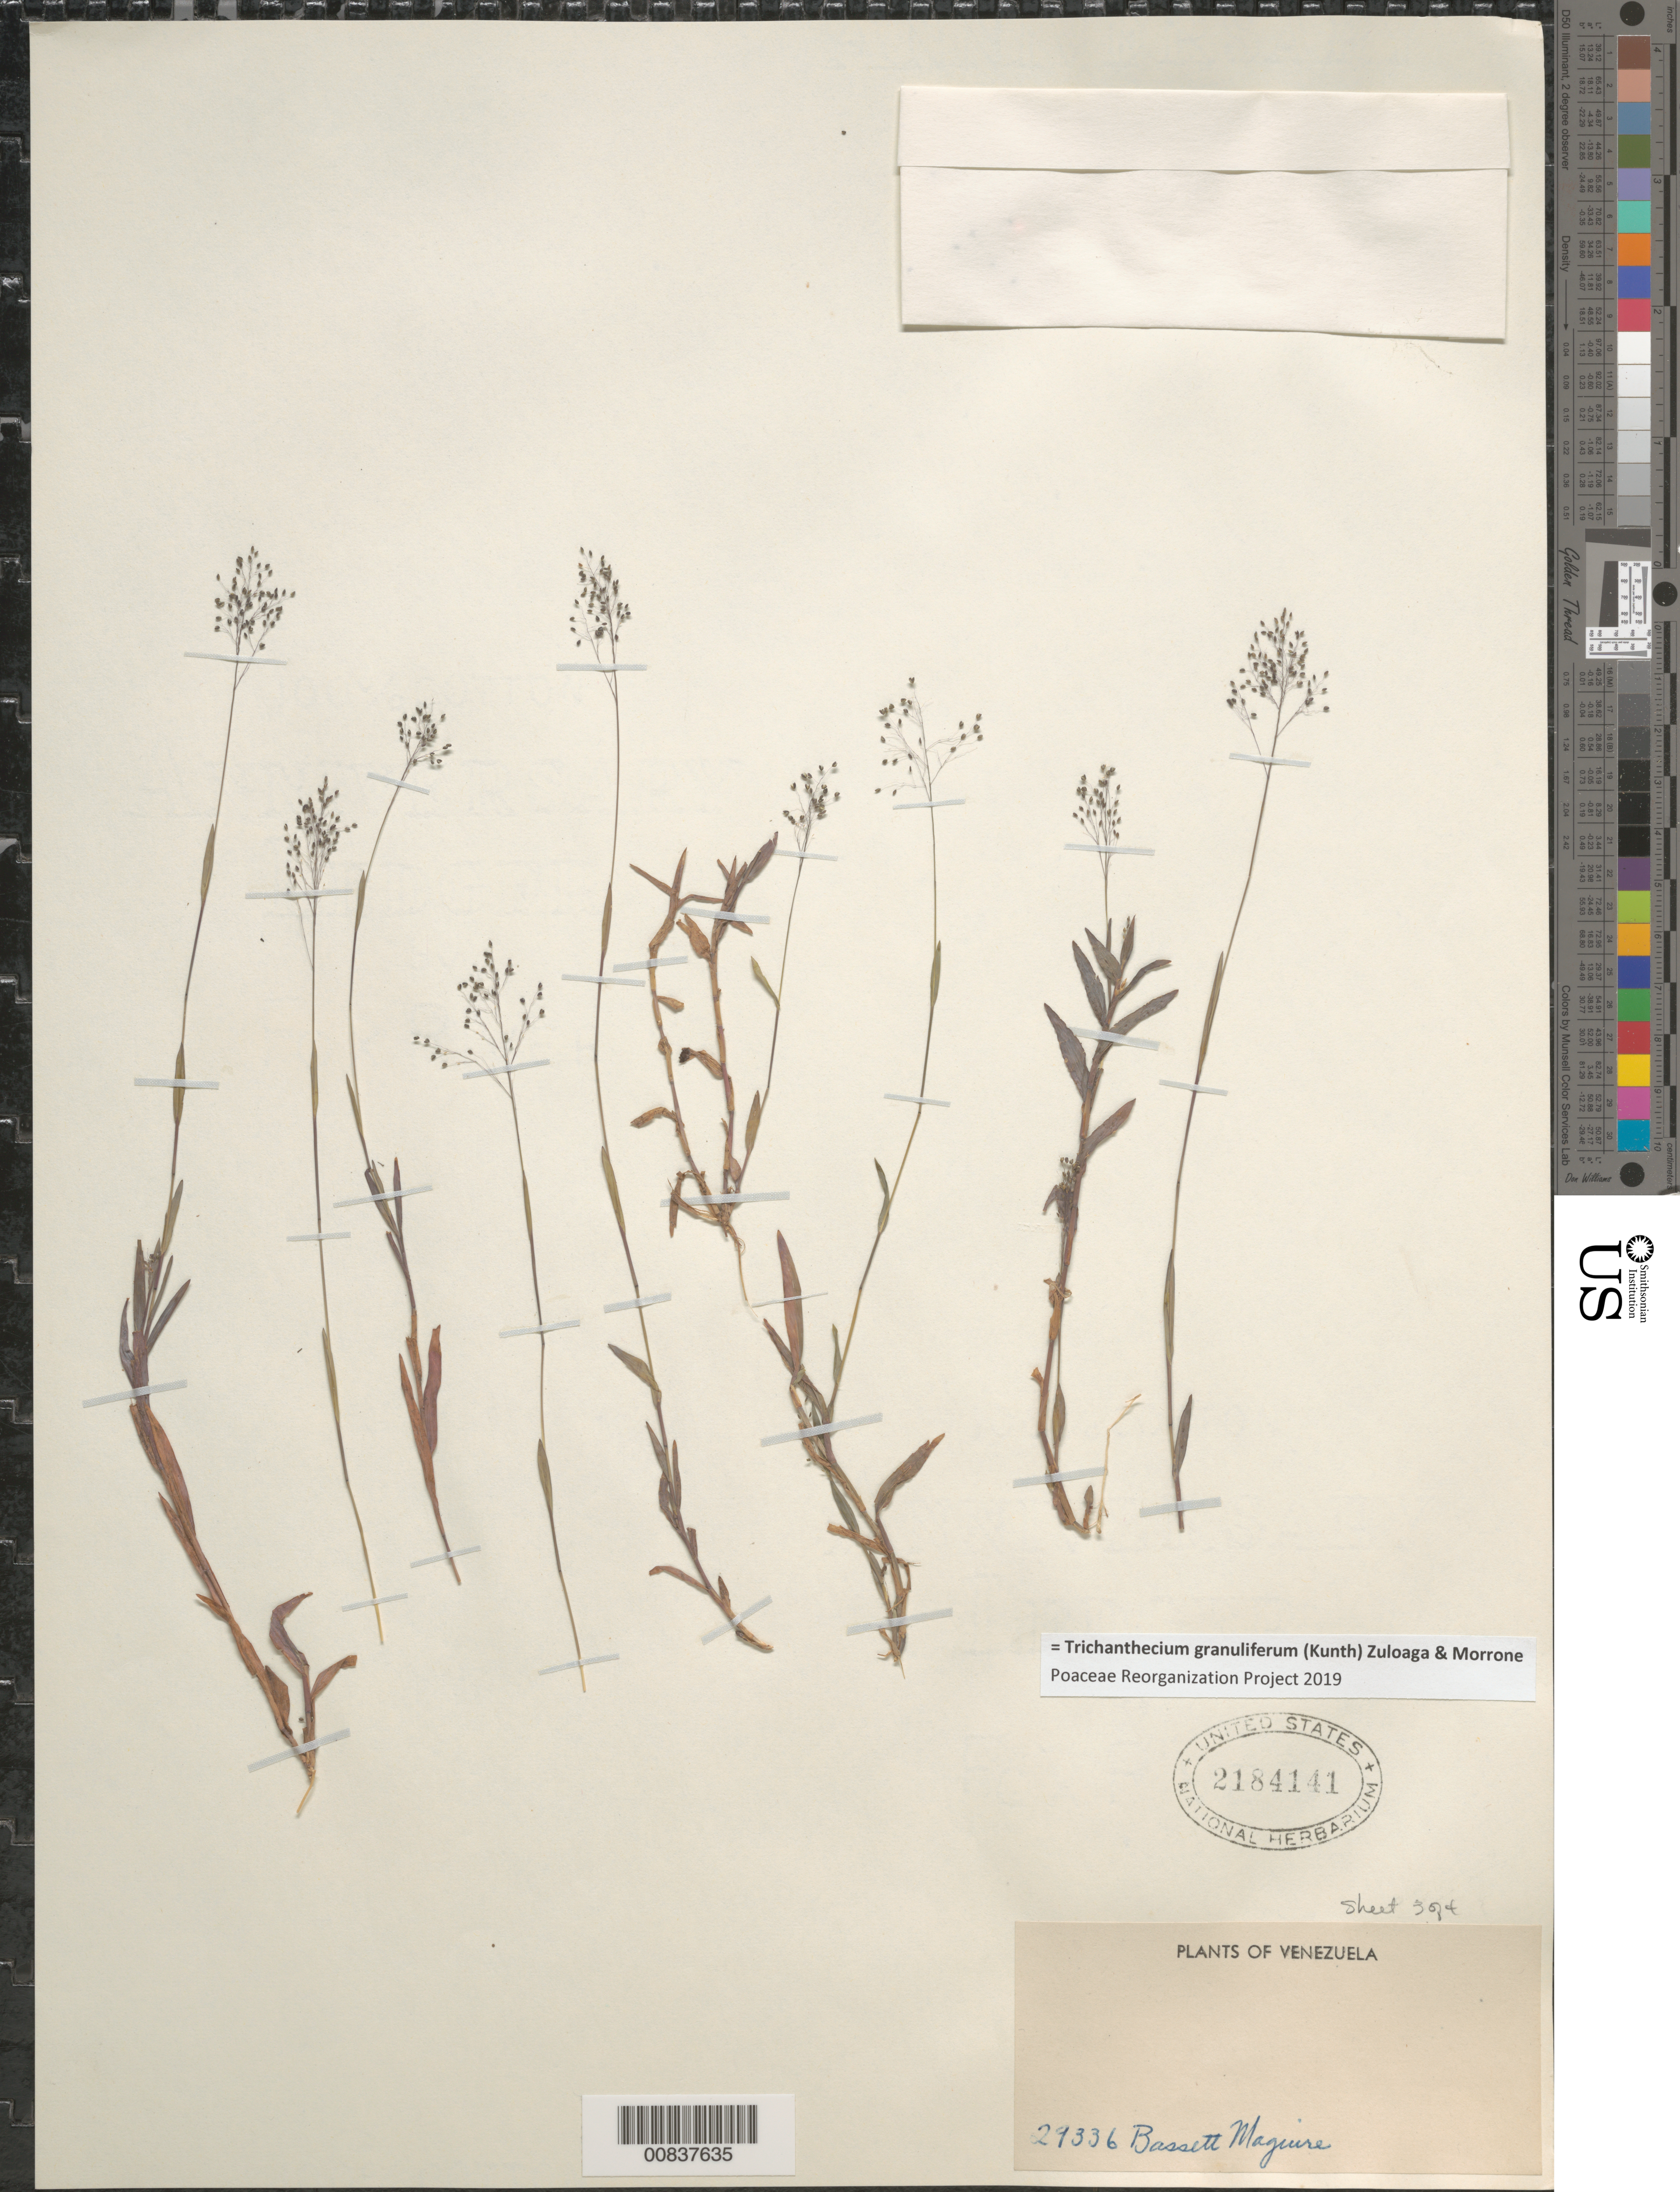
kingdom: Plantae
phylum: Tracheophyta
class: Liliopsida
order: Poales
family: Poaceae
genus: Trichanthecium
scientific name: Trichanthecium granuliferum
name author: (Kunth) Zuloaga & Morrone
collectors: B. Maguire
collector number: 29336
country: Venezuela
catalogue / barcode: US 2184141